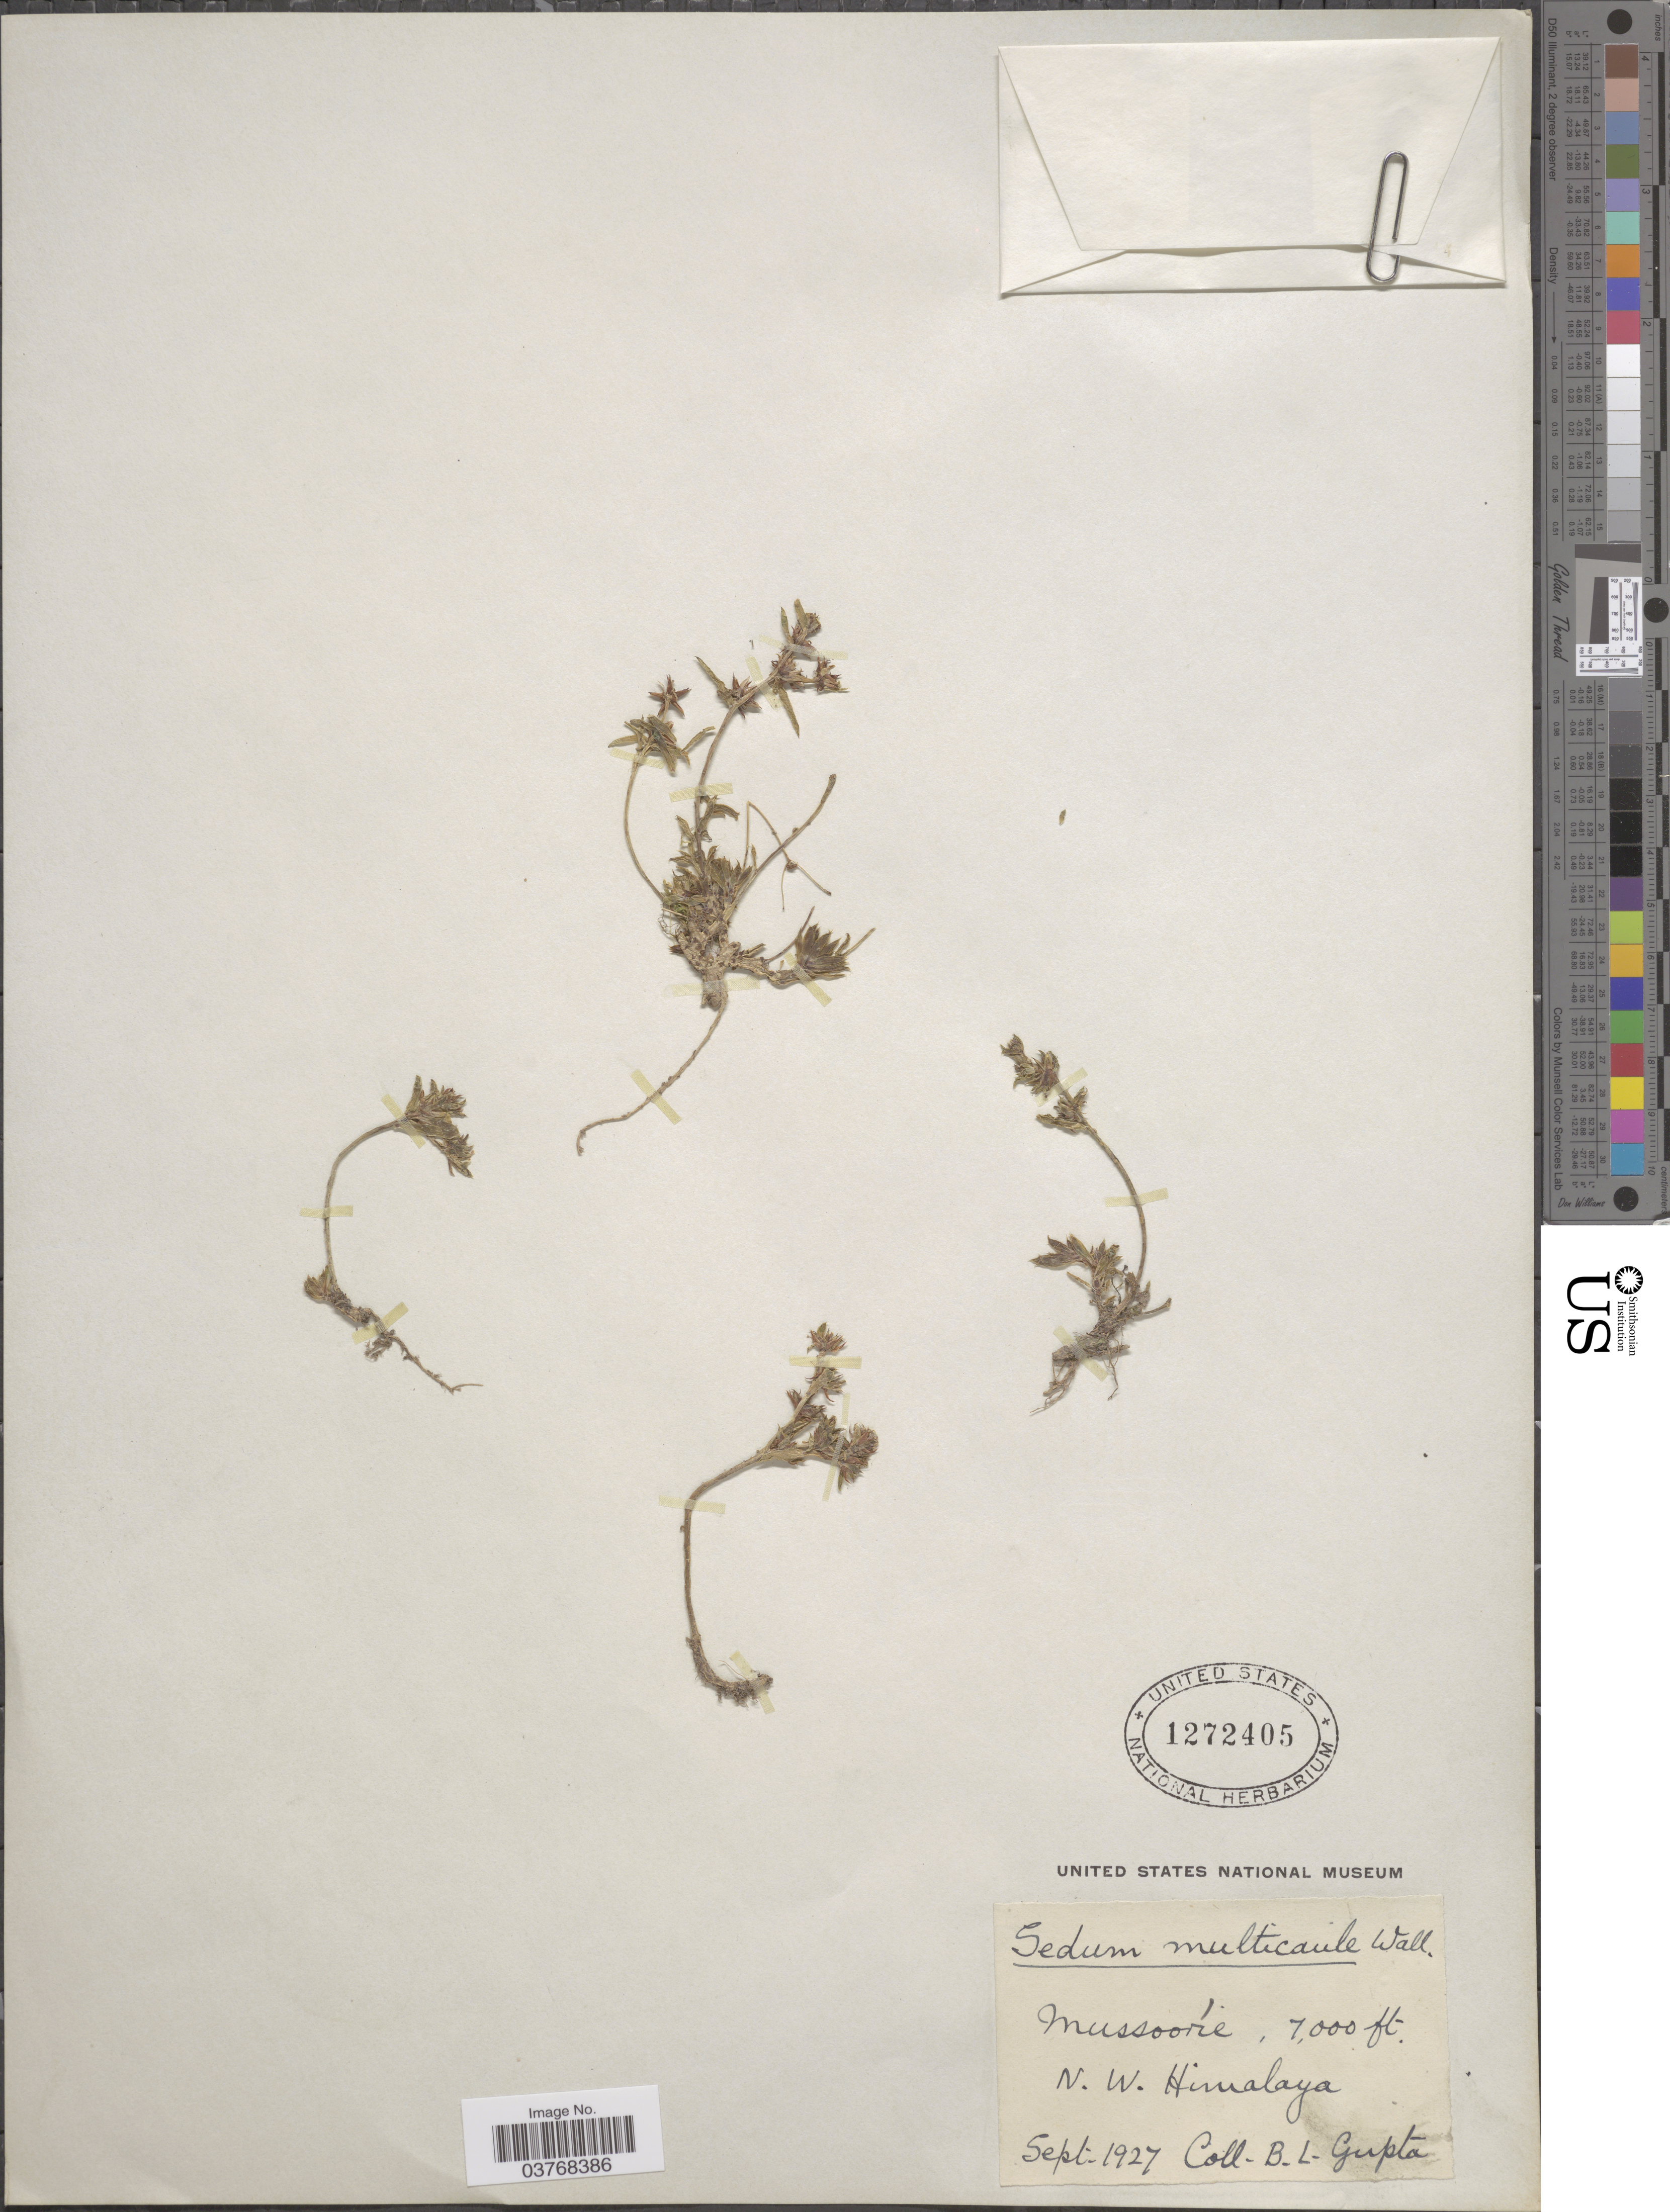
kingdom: Plantae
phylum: Tracheophyta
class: Magnoliopsida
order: Saxifragales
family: Crassulaceae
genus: Sedum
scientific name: Sedum multicaule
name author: Wall. ex Lindl.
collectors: B. L. Gupta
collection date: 1927-09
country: India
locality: Mussooríe, N.W. Himalaya.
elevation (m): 2134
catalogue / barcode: US 1272405